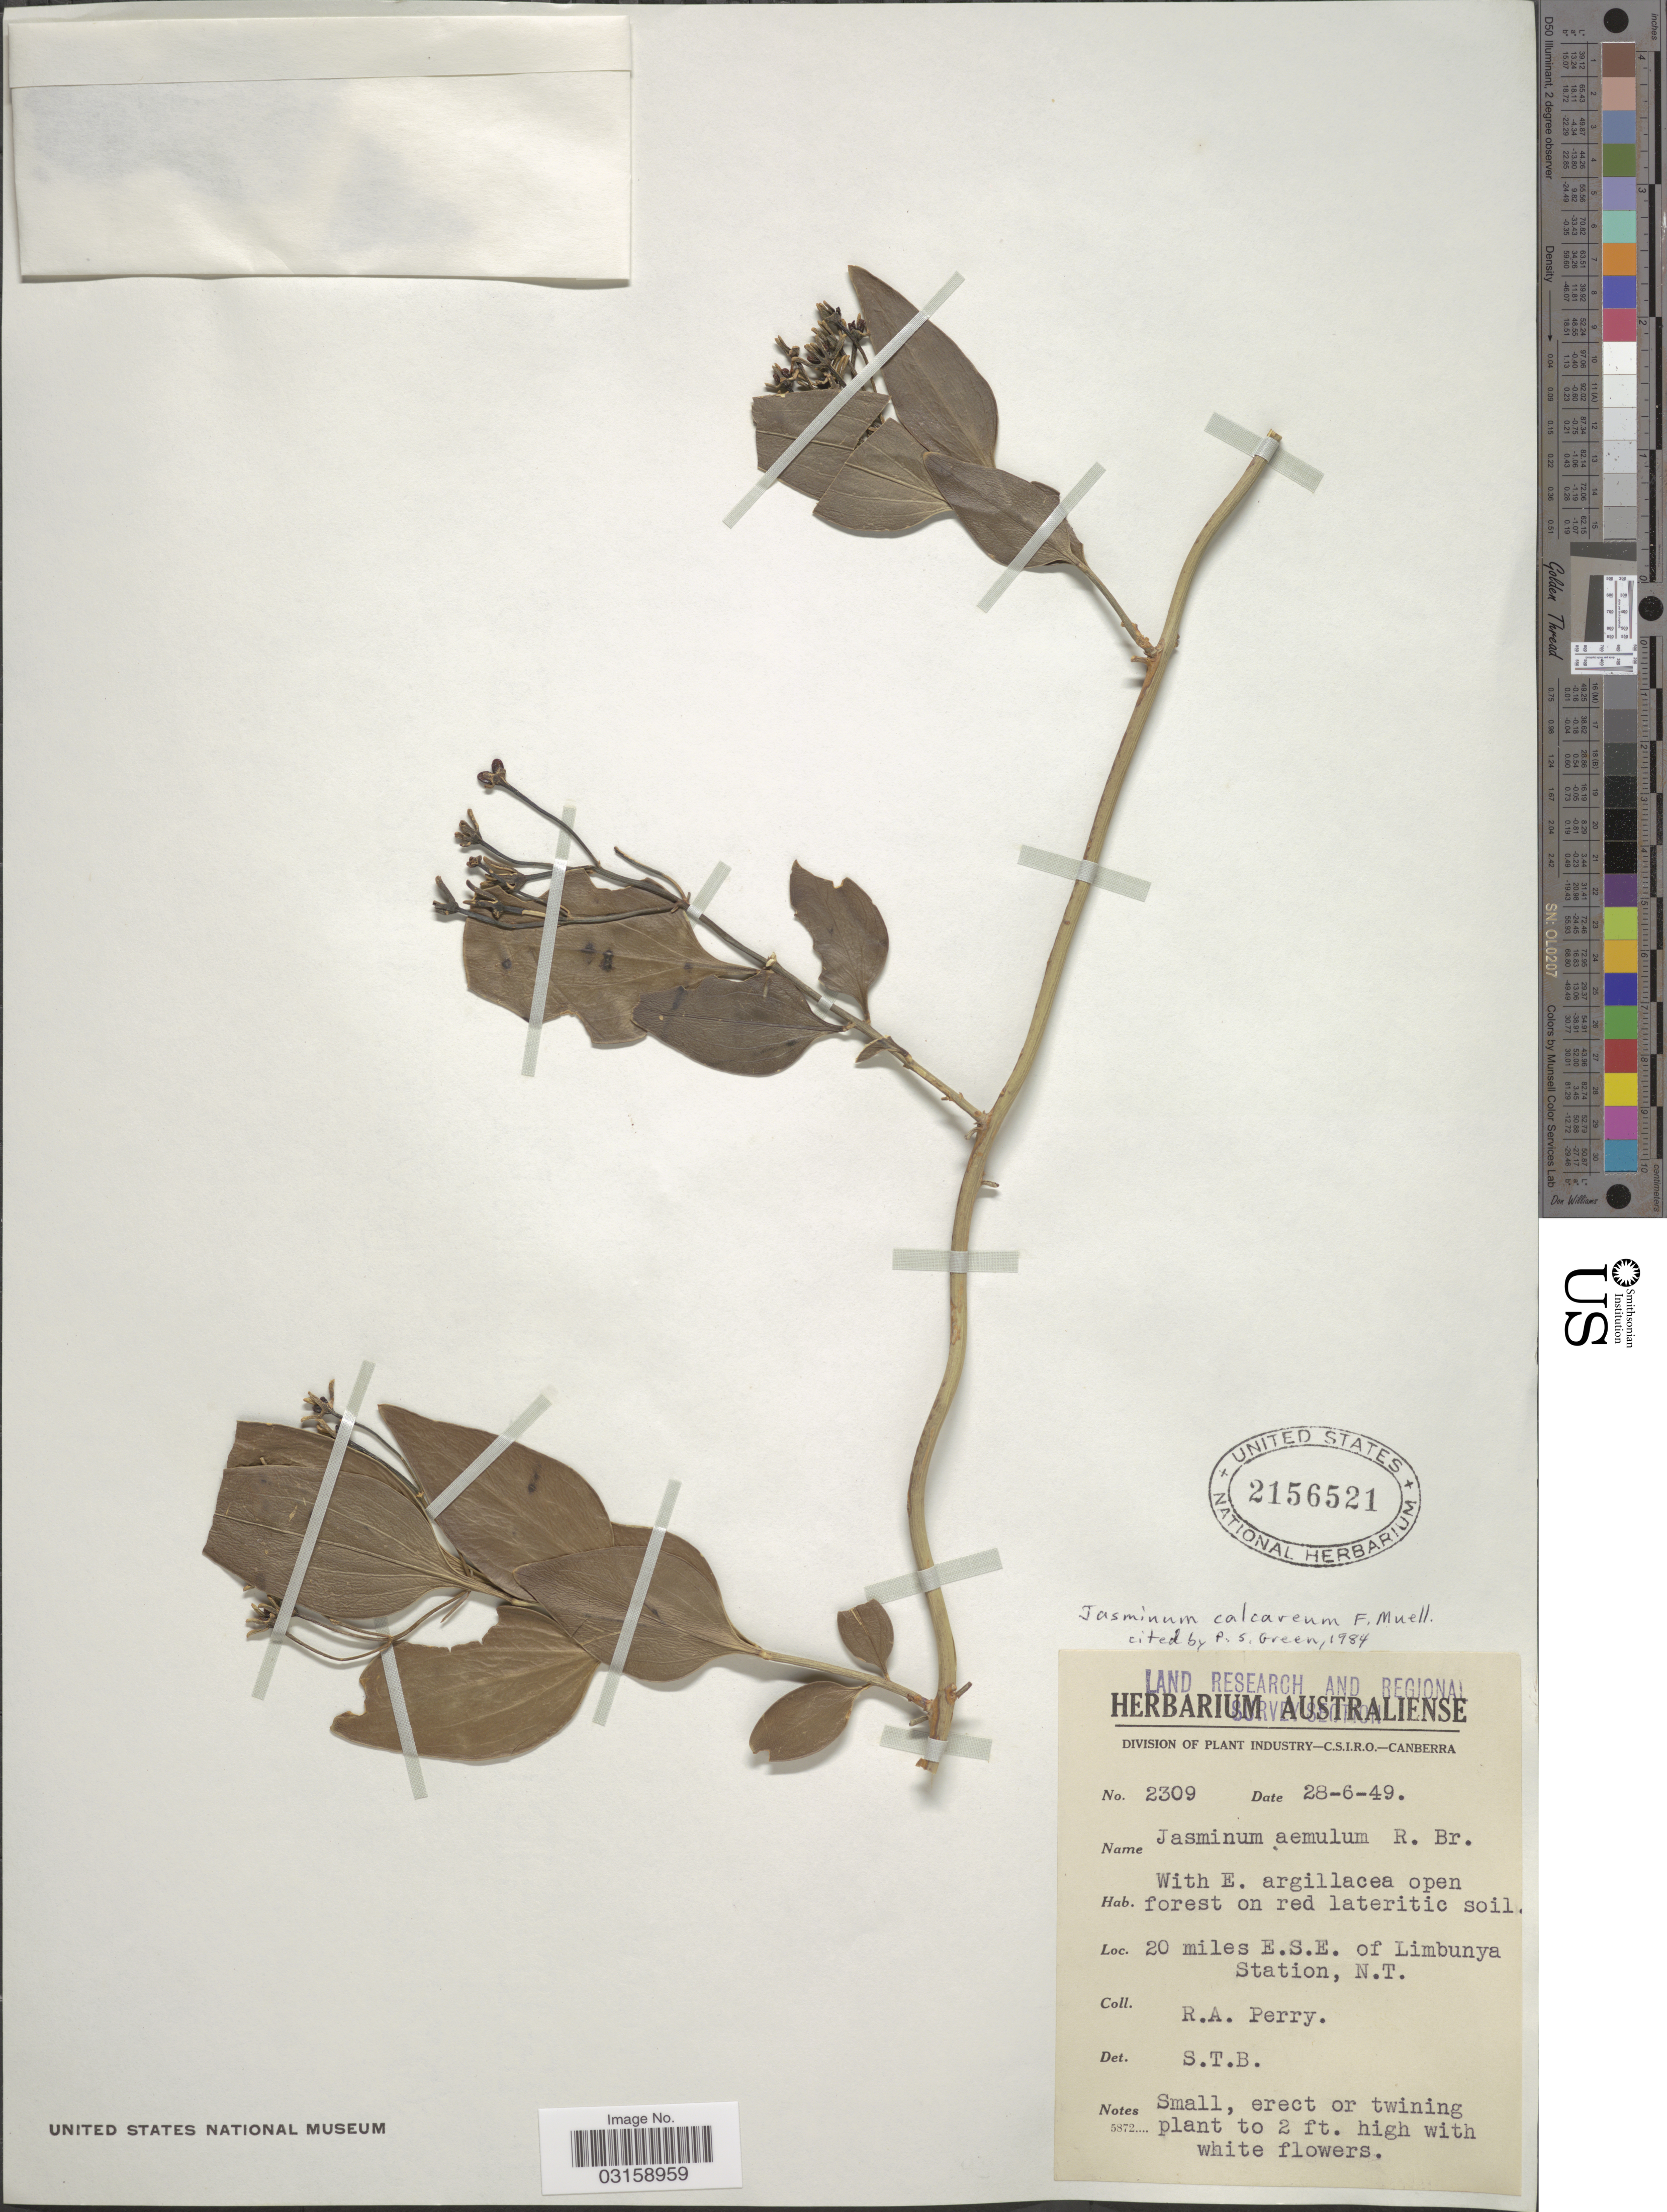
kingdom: Plantae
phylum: Tracheophyta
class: Magnoliopsida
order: Lamiales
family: Oleaceae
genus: Jasminum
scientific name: Jasminum calcareum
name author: F. Muell.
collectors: Perry, R. A.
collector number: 2309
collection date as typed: Transcribed d/m/y: 28/6/49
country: Australia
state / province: Northern Territory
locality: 20 miles E.S.E. of Limbunya Station.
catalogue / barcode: US 2156521